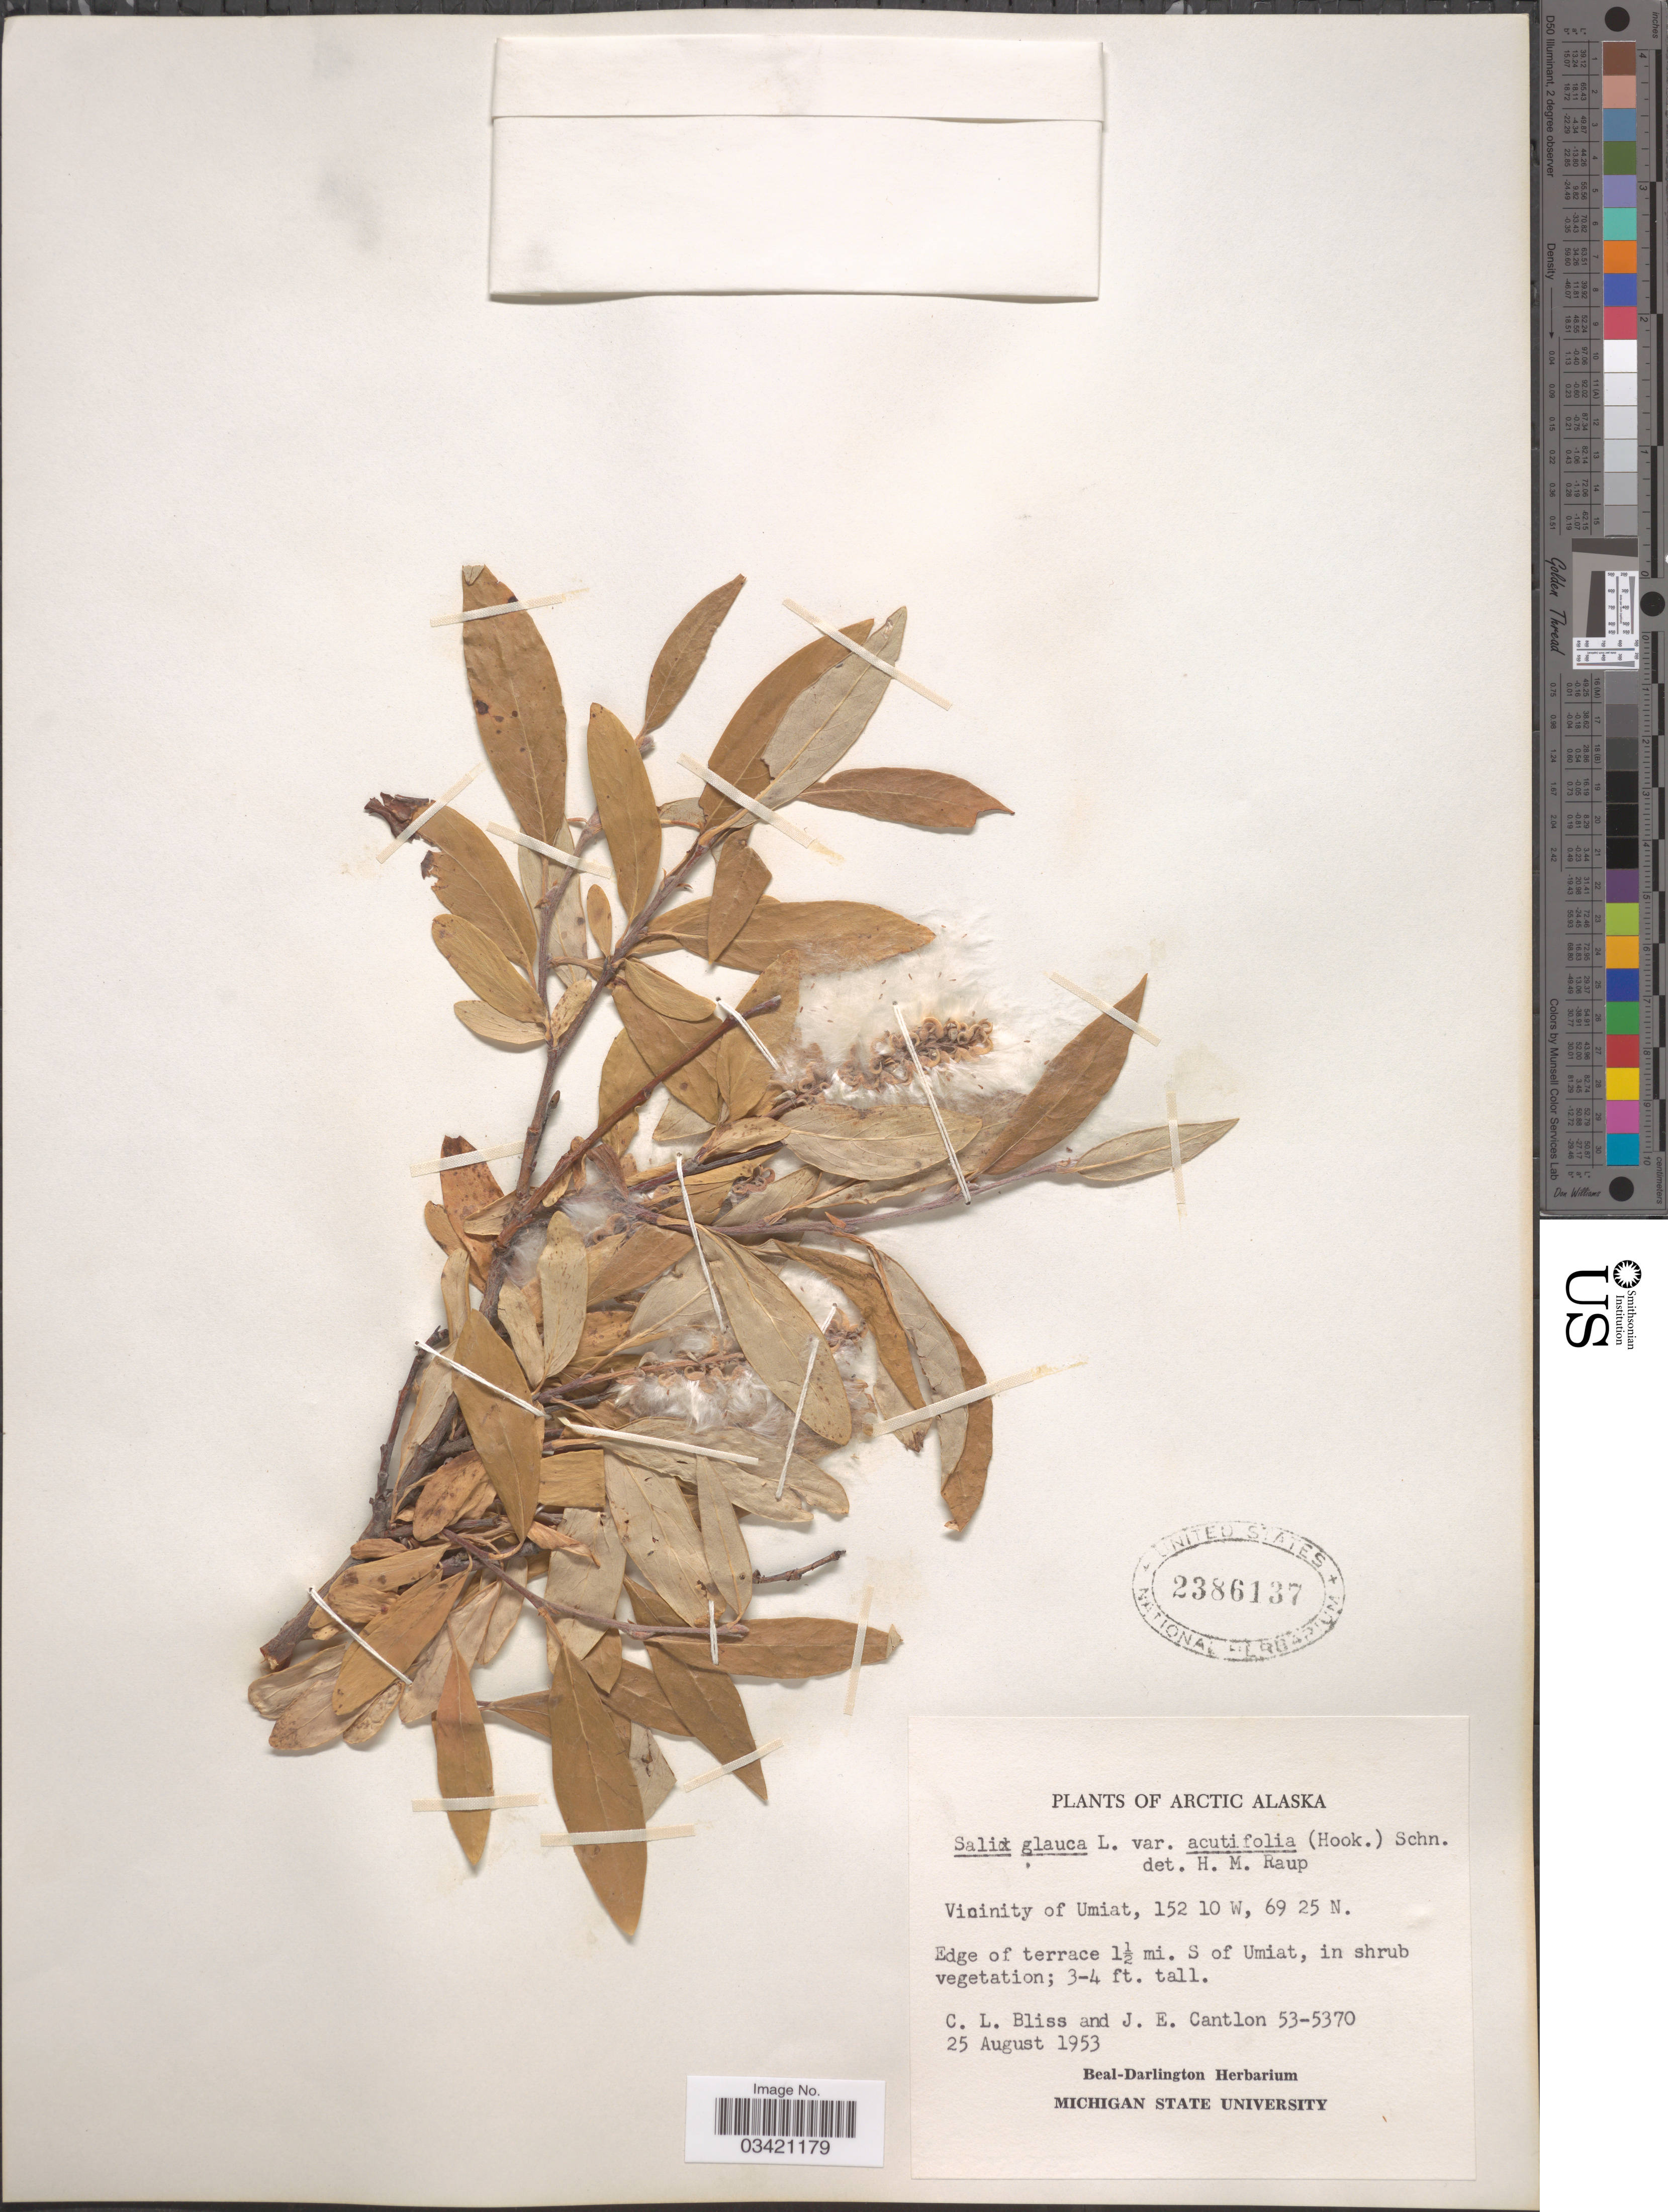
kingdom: Plantae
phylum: Tracheophyta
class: Magnoliopsida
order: Malpighiales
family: Salicaceae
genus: Salix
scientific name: Salix glauca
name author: L.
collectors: C. Bliss & J. Cantlon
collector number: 53-5370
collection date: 1953-08-25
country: United States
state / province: Alaska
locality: Arctic Alaska. Vicinity of Umiat. Edge of terrace 1½ mi. S. of Umiat.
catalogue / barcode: US 2386137